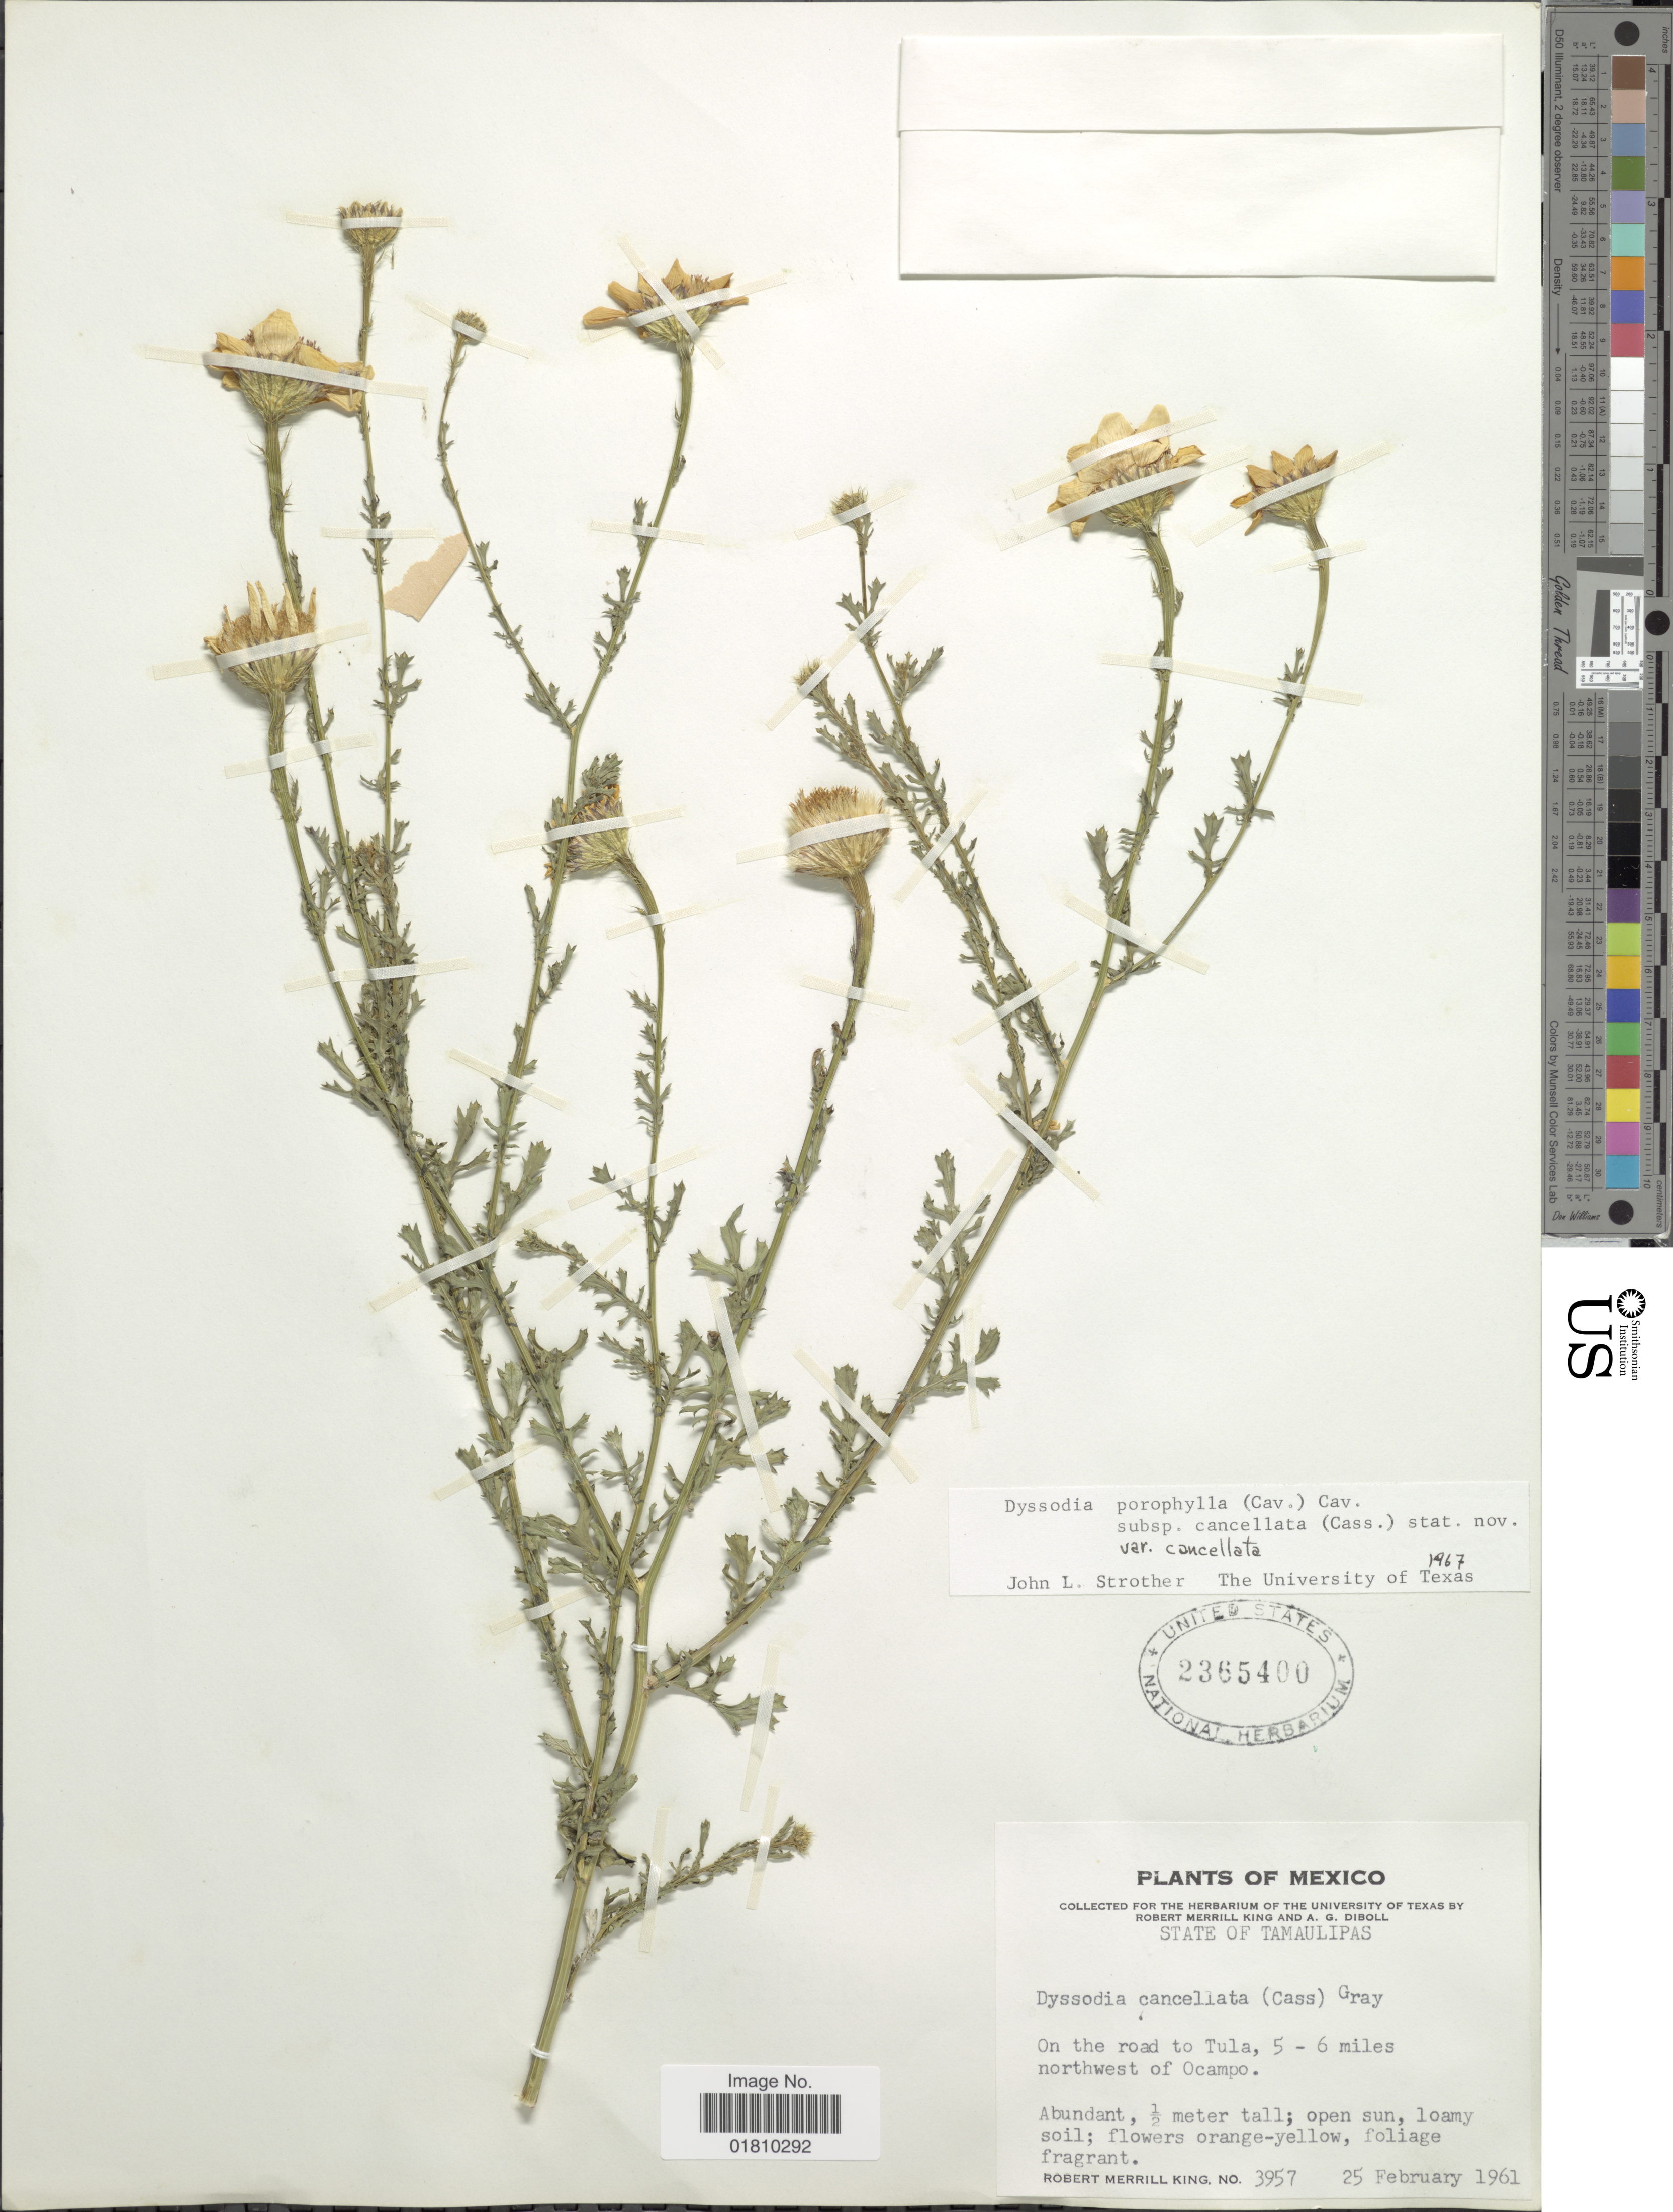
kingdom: Plantae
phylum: Tracheophyta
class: Magnoliopsida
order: Asterales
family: Asteraceae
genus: Adenophyllum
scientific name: Adenophyllum porophyllum var. cancellatum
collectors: R. M. King & A. Diboll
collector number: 3957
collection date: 1961-02-25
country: Mexico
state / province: Tamaulipas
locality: On the road to Tula, 5-6 miles northwest of Ocampo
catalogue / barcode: US 2365400